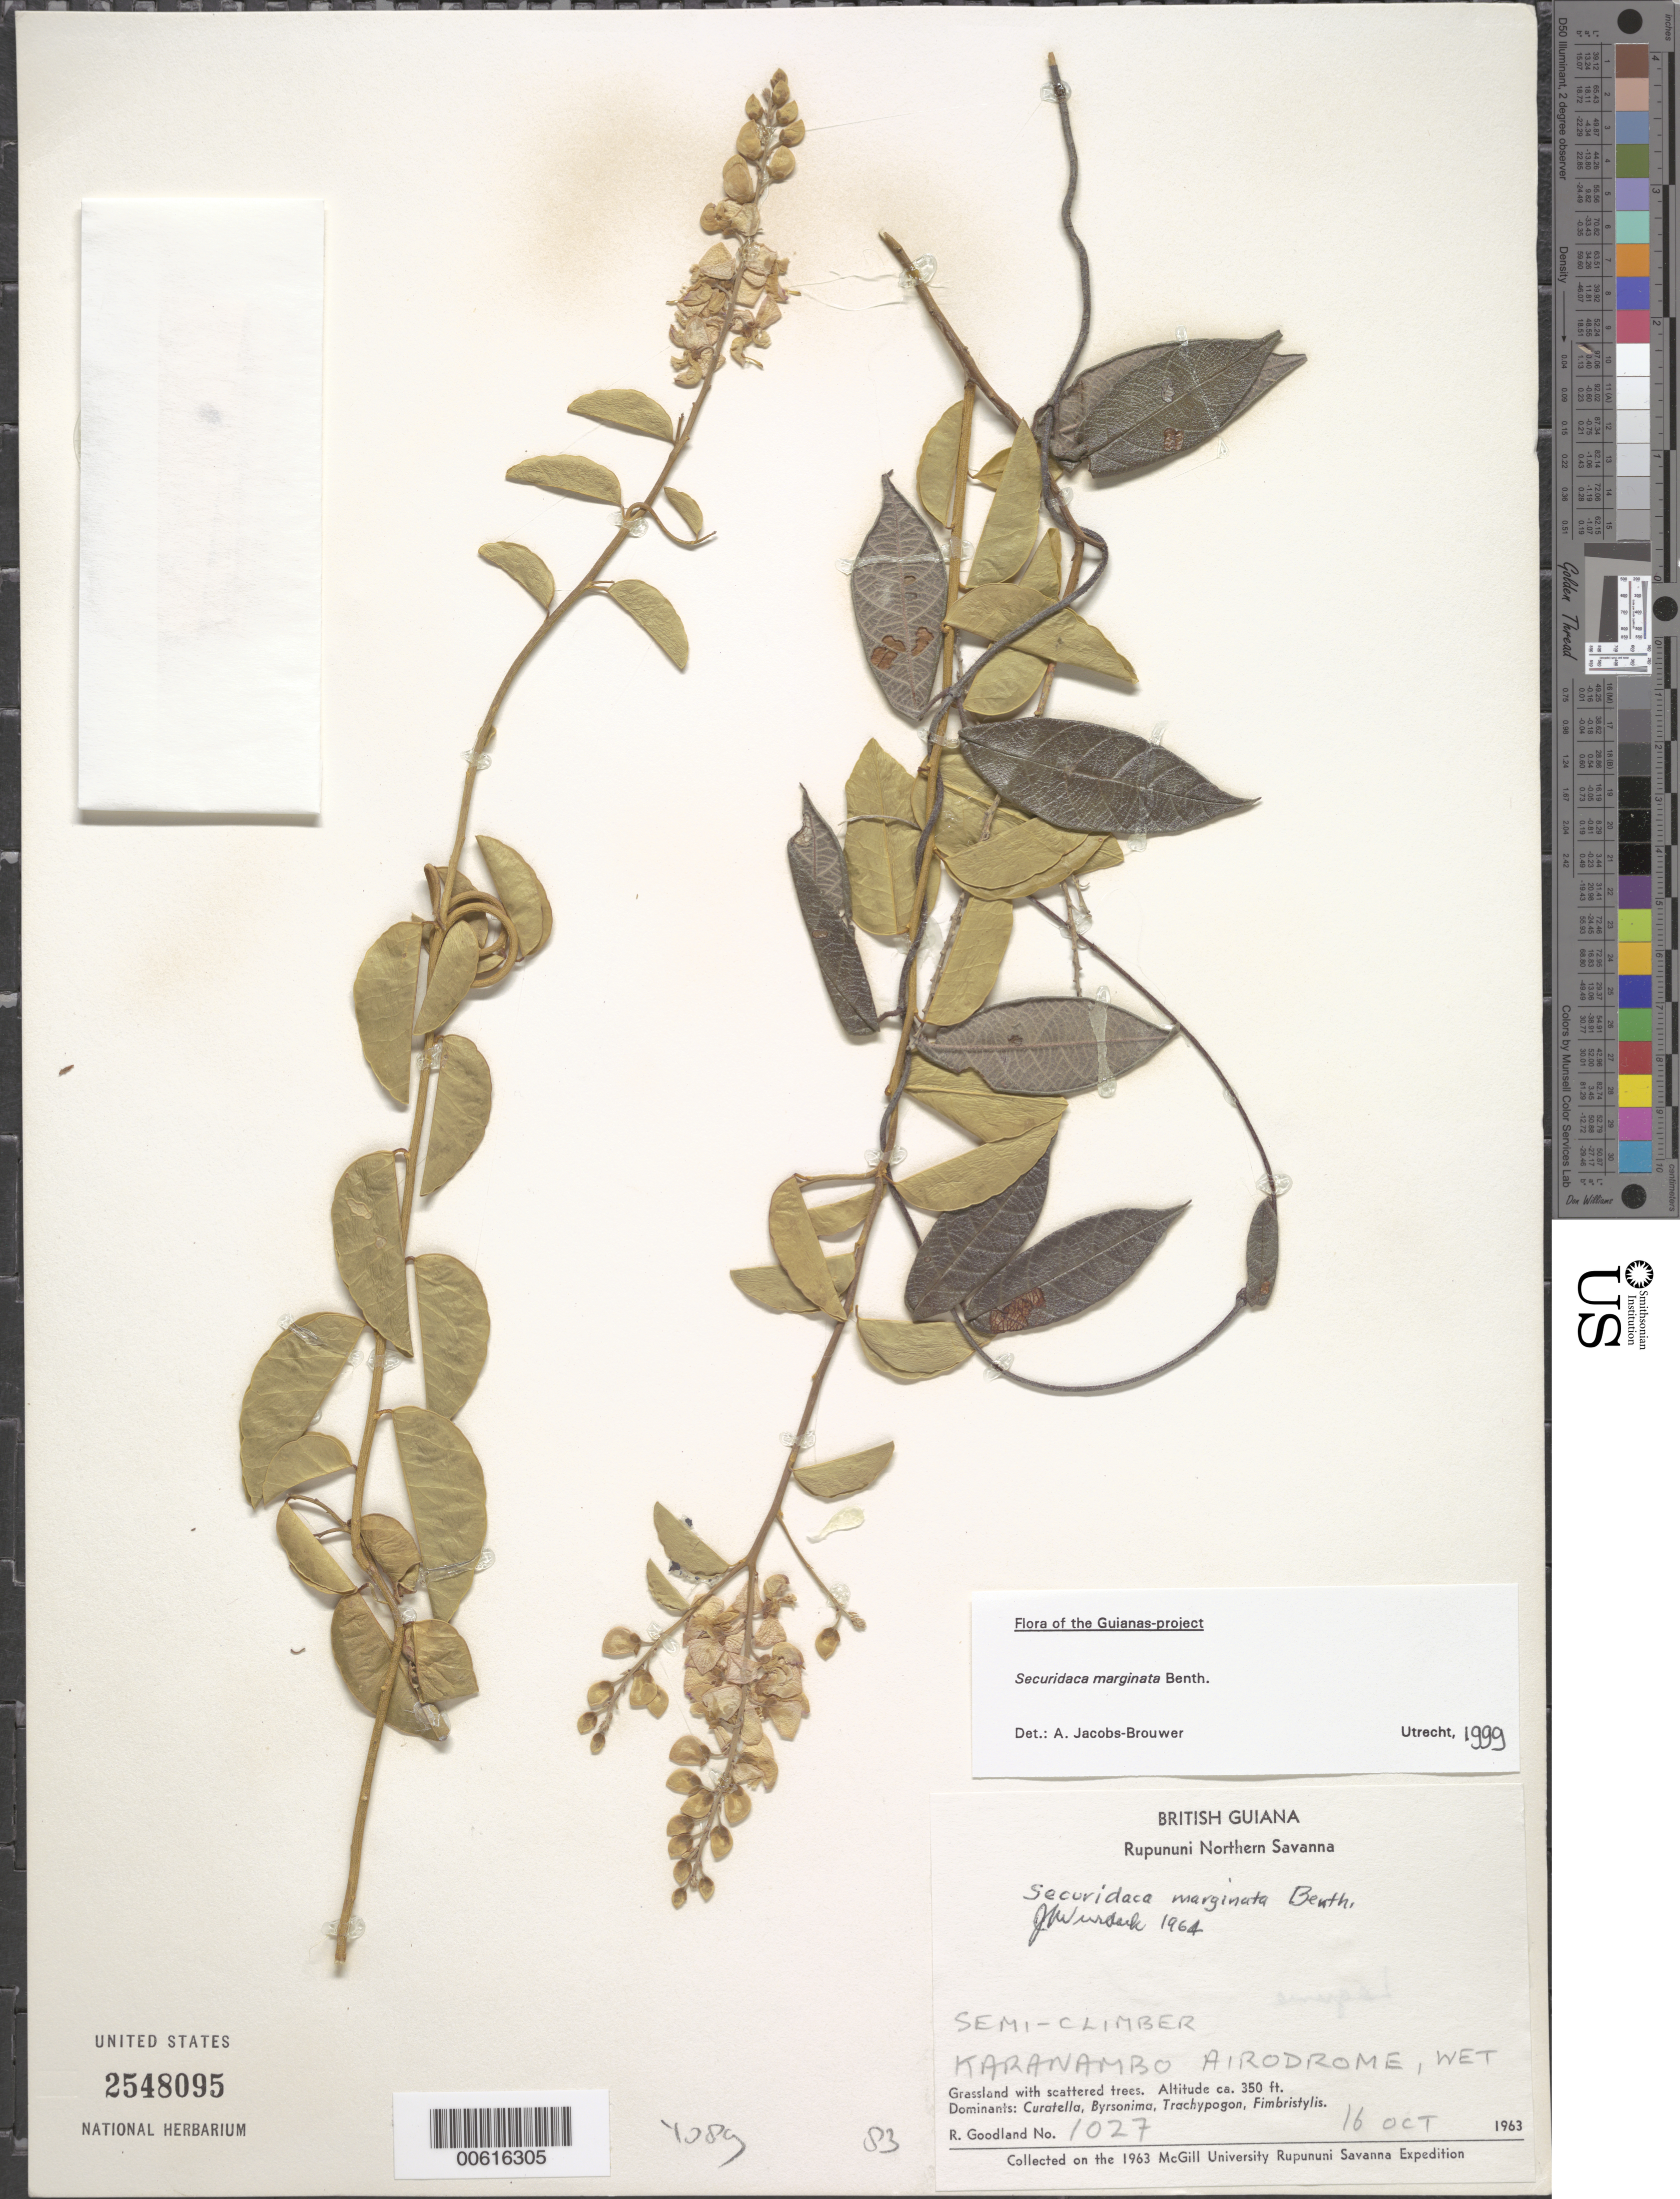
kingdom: Plantae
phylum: Tracheophyta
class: Magnoliopsida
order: Fabales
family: Polygalaceae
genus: Securidaca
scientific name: Securidaca marginata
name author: Benth.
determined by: Jacobs-Brouwer, A.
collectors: R. Goodland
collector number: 1027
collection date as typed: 16-Oct-63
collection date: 1963-10-16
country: Guyana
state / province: U. Takutu-U. Essequibo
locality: Rupununi Northern Savanna, Karanambo aerodrome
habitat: Wet, sandy open savanna. Grassland with scattered trees. Dominants: Curatella, Byrsonima, Trachypogon, Fimbristylis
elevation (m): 107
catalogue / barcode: US 2548095